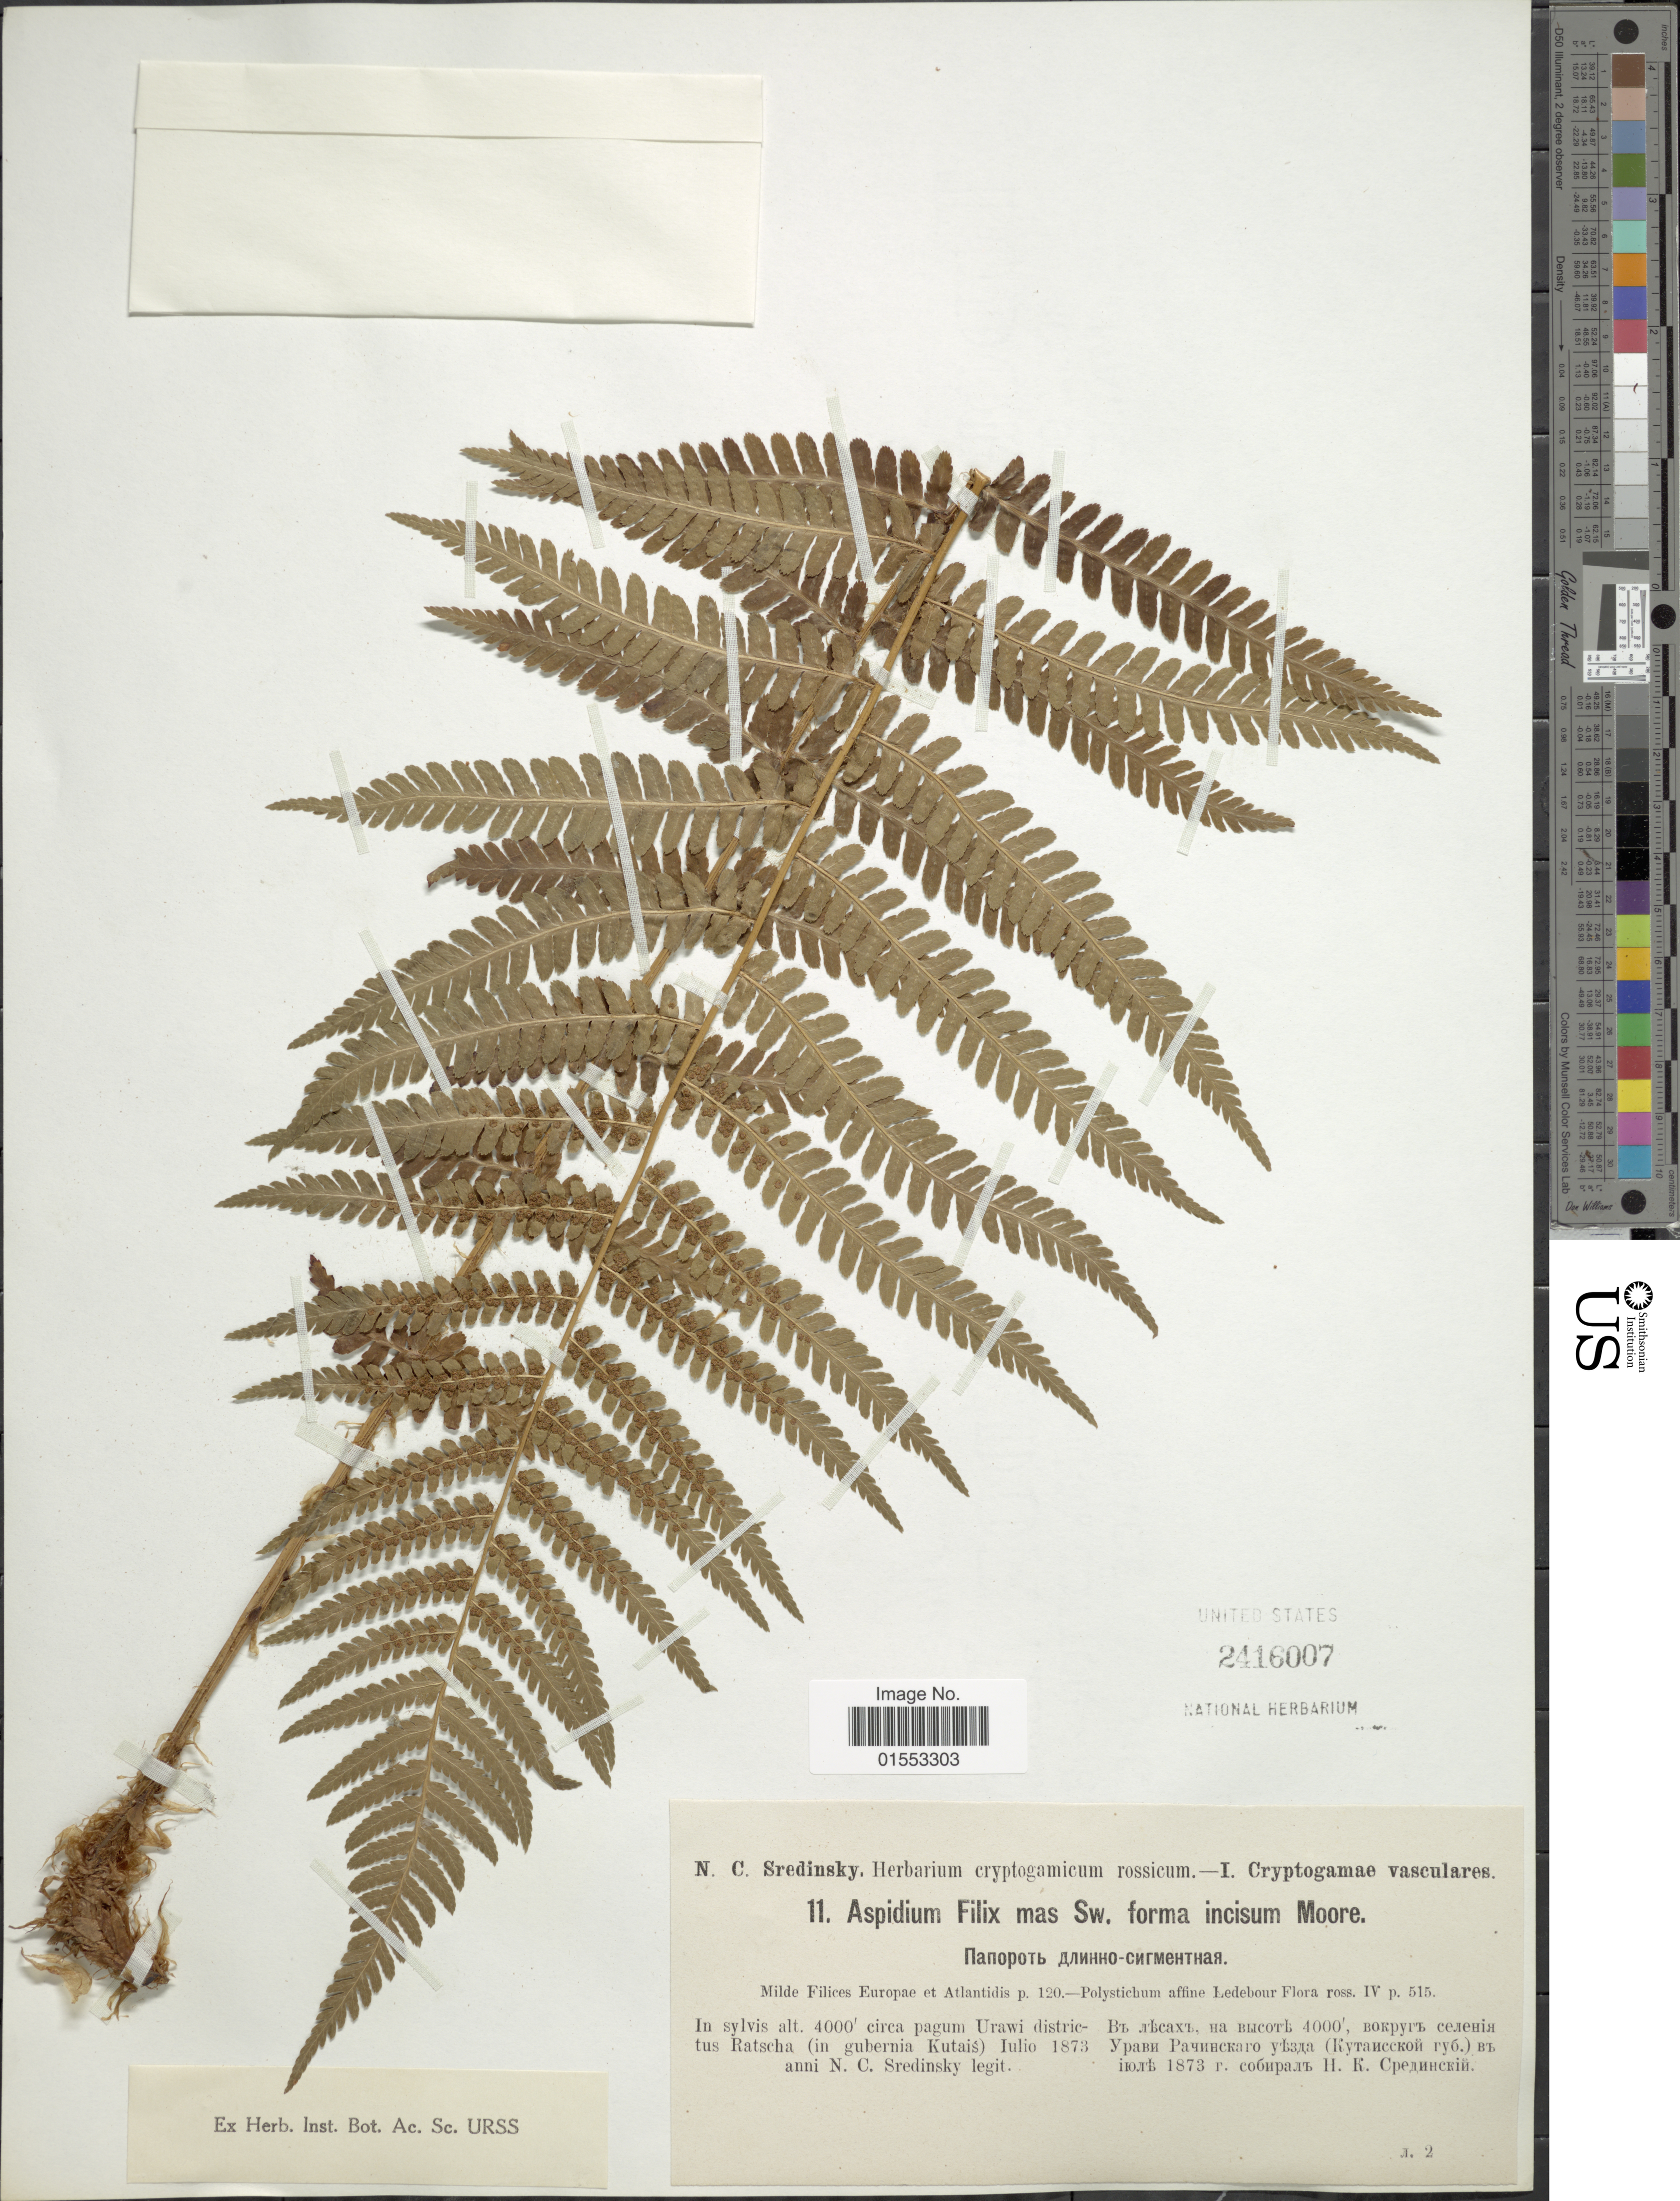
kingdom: Plantae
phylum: Tracheophyta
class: Polypodiopsida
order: Polypodiales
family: Dryopteridaceae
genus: Dryopteris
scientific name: Dryopteris filix-mas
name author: (L.) Schott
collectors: N. Sredinsky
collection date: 1873-07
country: Georgia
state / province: Imereti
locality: Urawi districtus Ratscha (in gubernia Kutais). [interpreted]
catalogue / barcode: US 2416007